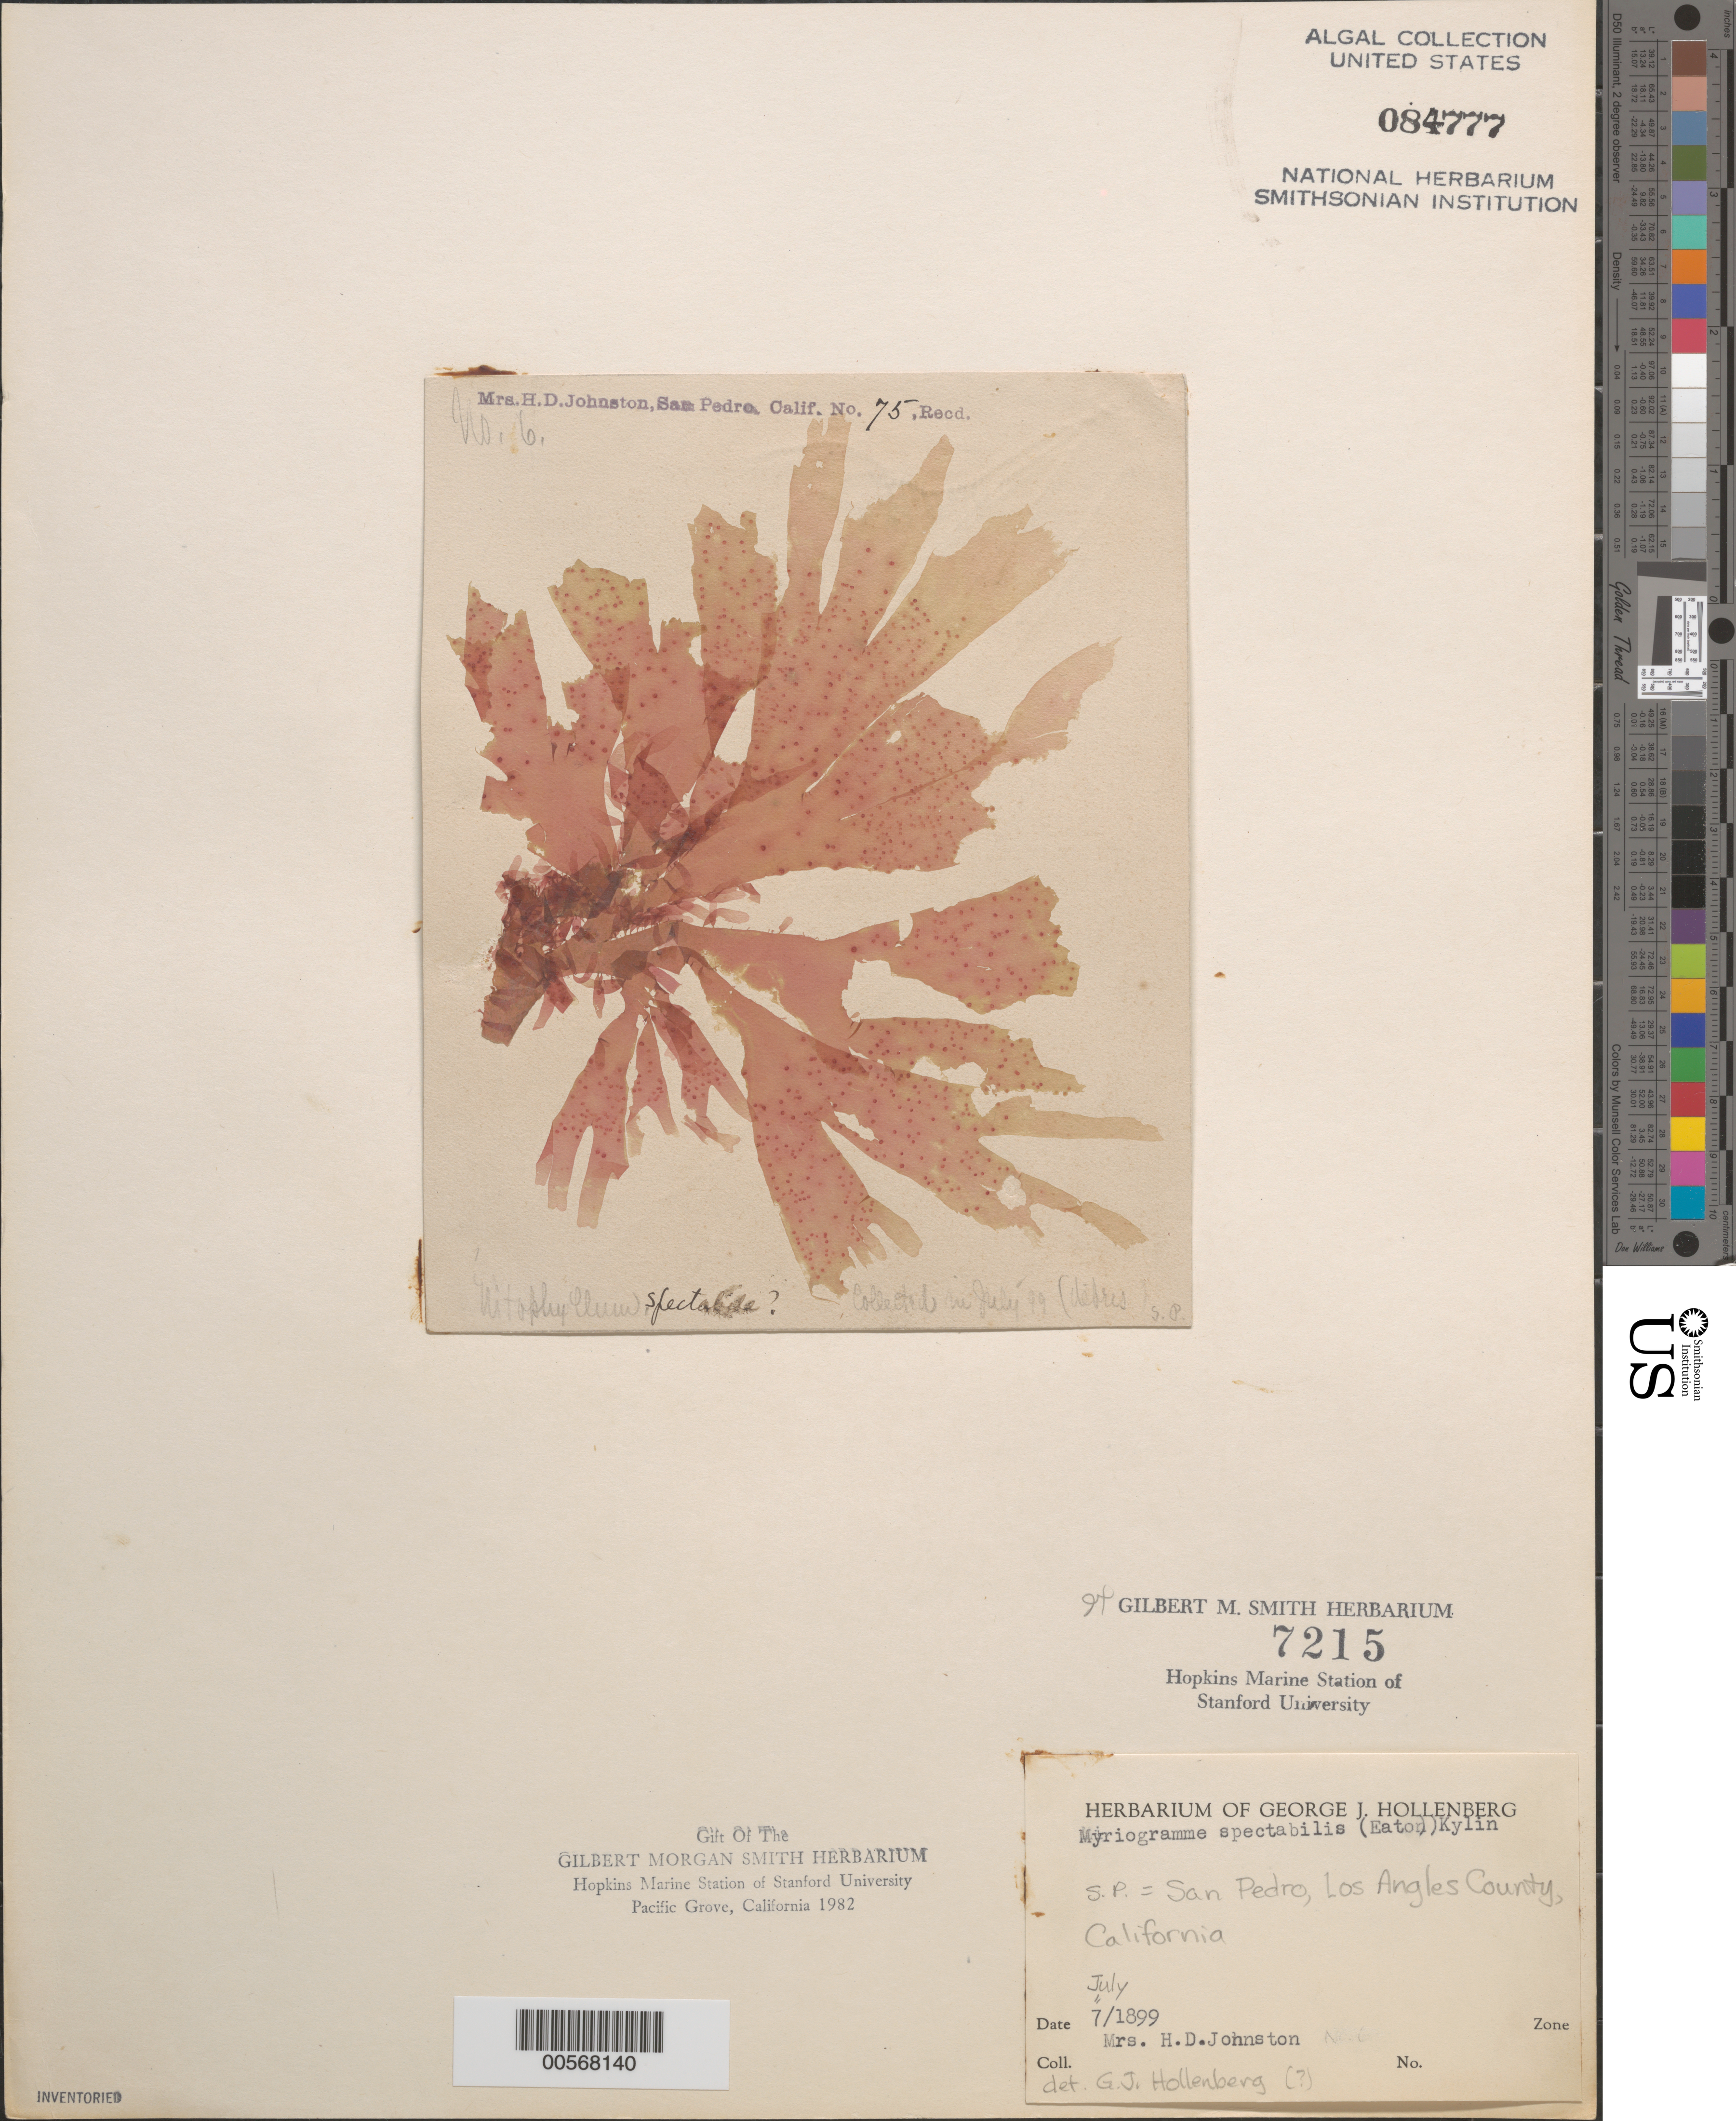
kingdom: Plantae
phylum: Rhodophyta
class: Florideophyceae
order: Ceramiales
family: Delesseriaceae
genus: Myriogramme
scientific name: Myriogramme spectabilis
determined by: Hollenberg, George J.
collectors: Mrs. H. D. Johnston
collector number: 6 & 75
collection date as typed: Jul 1899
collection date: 1899-07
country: United States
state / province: California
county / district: Los Angeles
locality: San Pedro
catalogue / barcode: US 84777